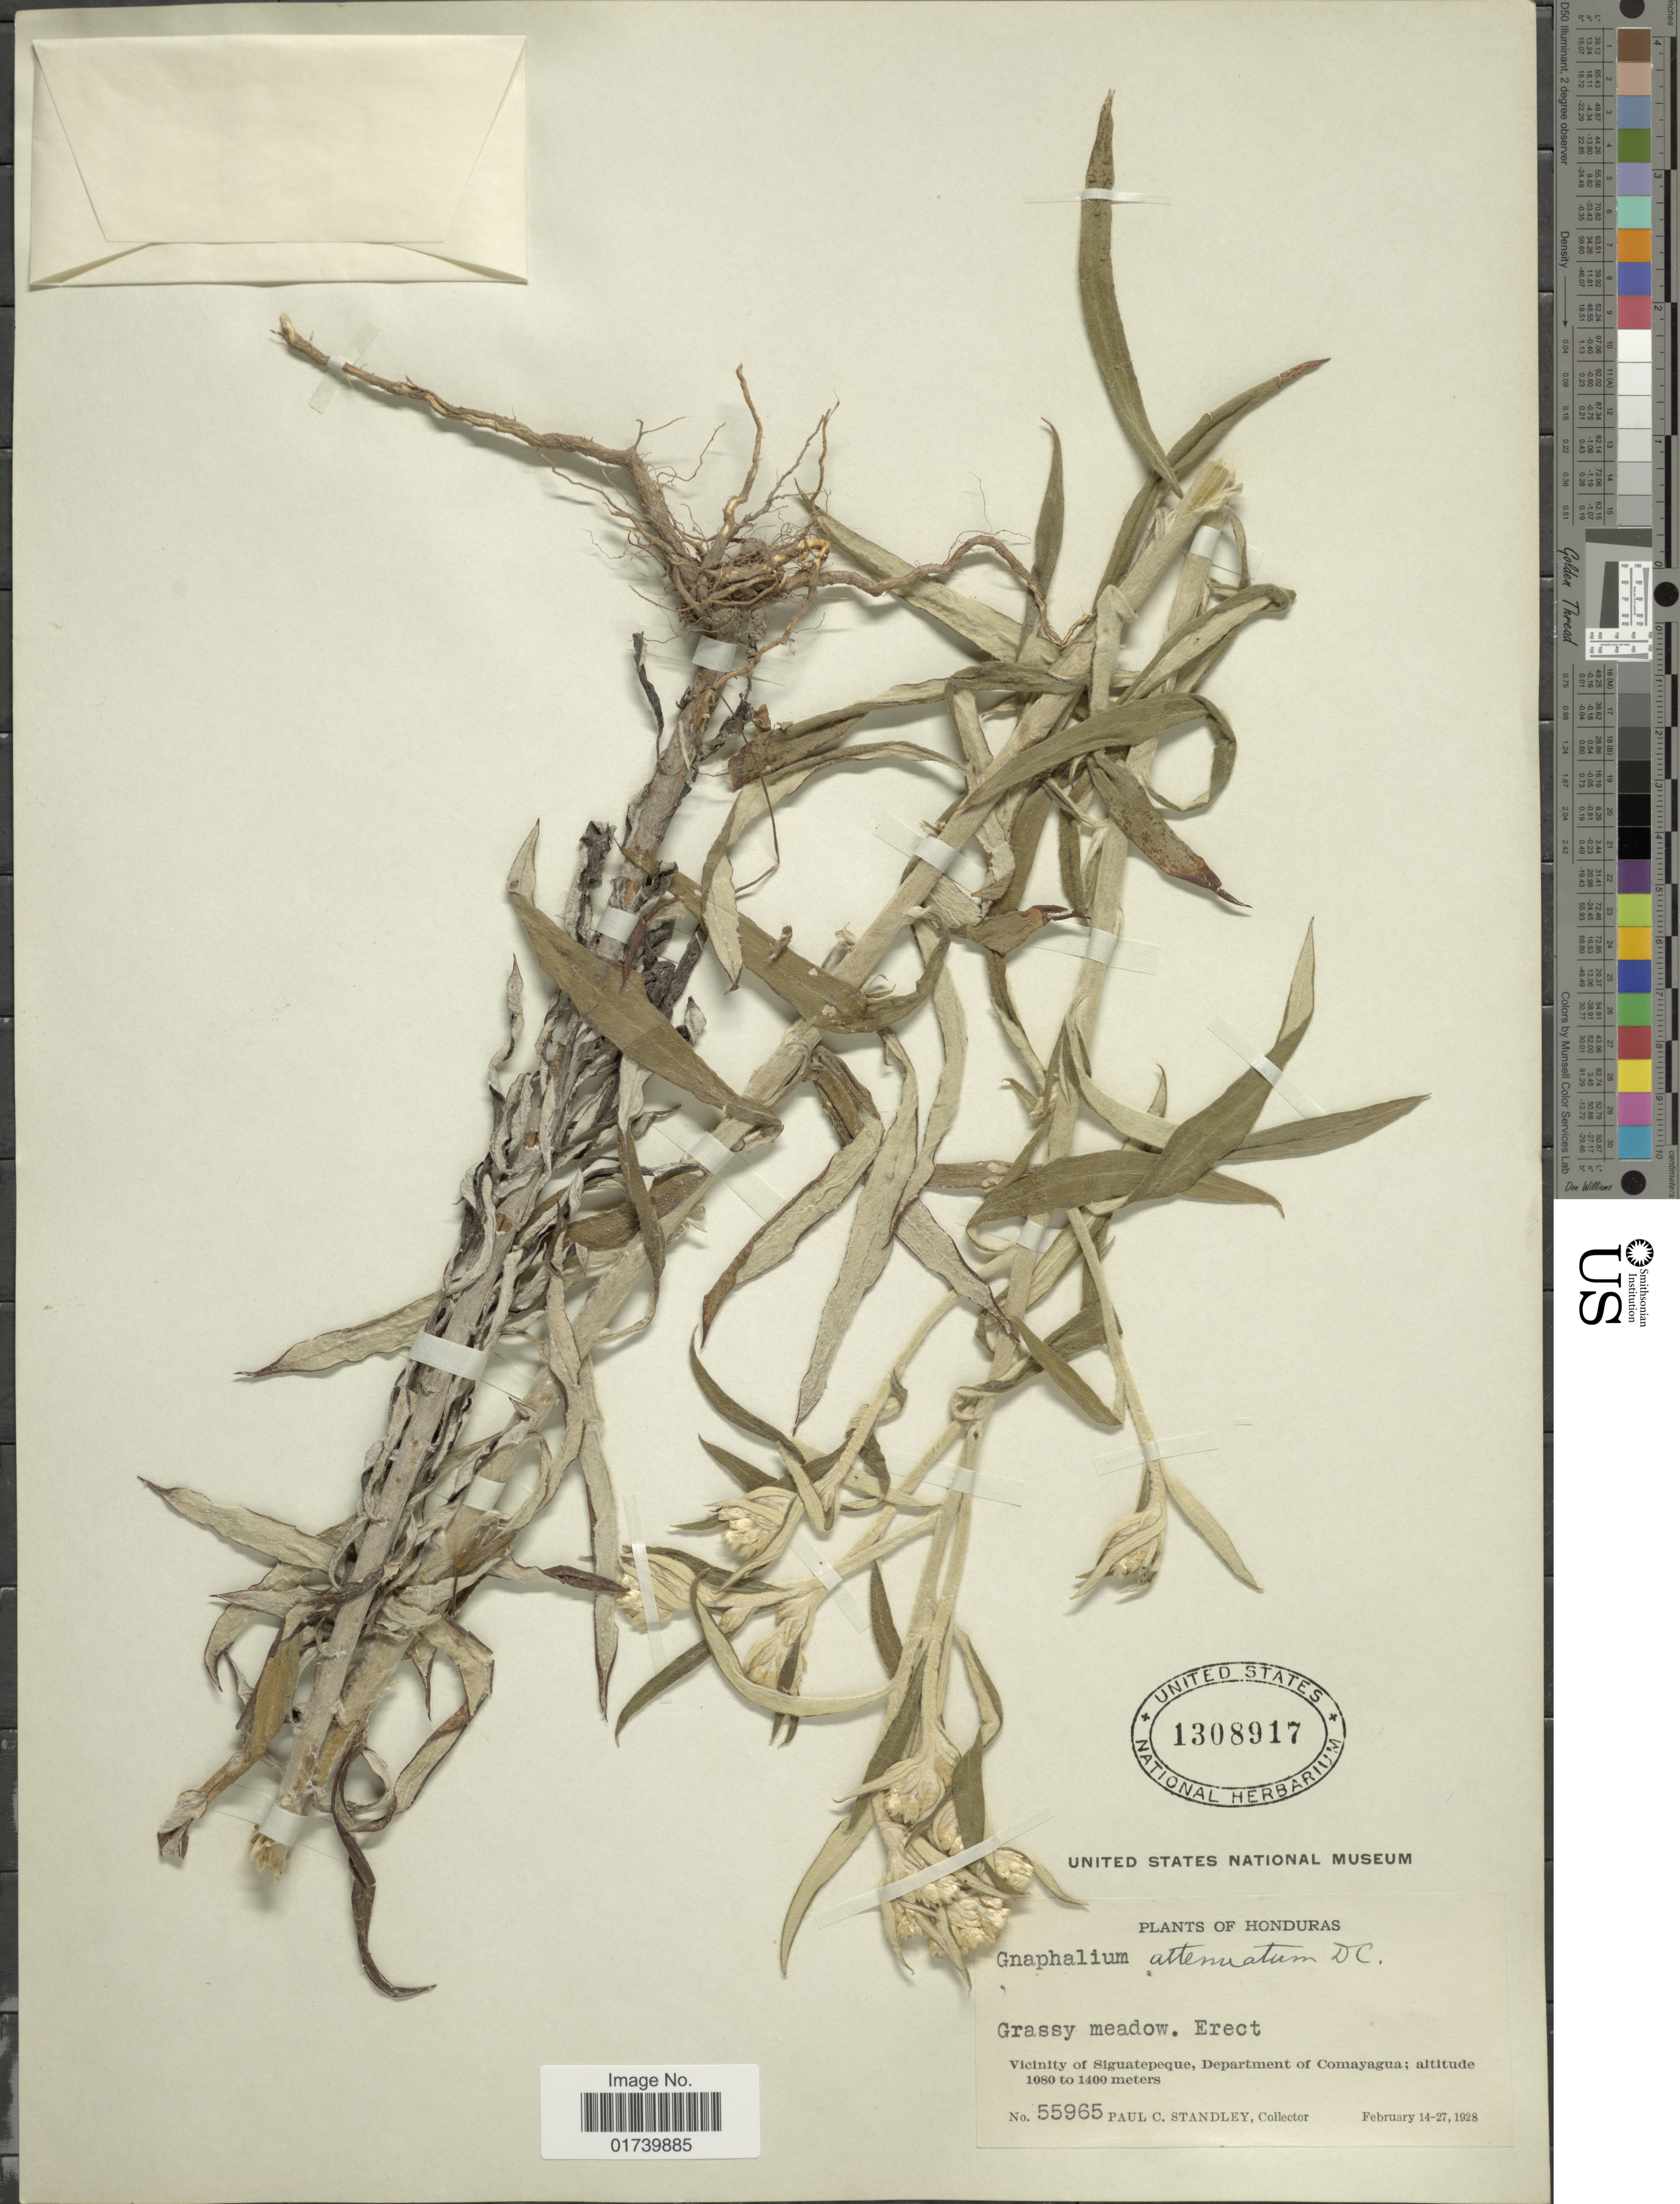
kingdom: Plantae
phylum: Tracheophyta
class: Magnoliopsida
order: Asterales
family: Asteraceae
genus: Pseudognaphalium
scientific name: Pseudognaphalium attenuatum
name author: (DC.) Anderb.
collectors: P. C. Standley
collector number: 55965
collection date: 1928-02-14/1928-02-27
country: Honduras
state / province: Comayagua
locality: Vicinity of Siguatepeque, Department of Comayagua.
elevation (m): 1080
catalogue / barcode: US 1308917